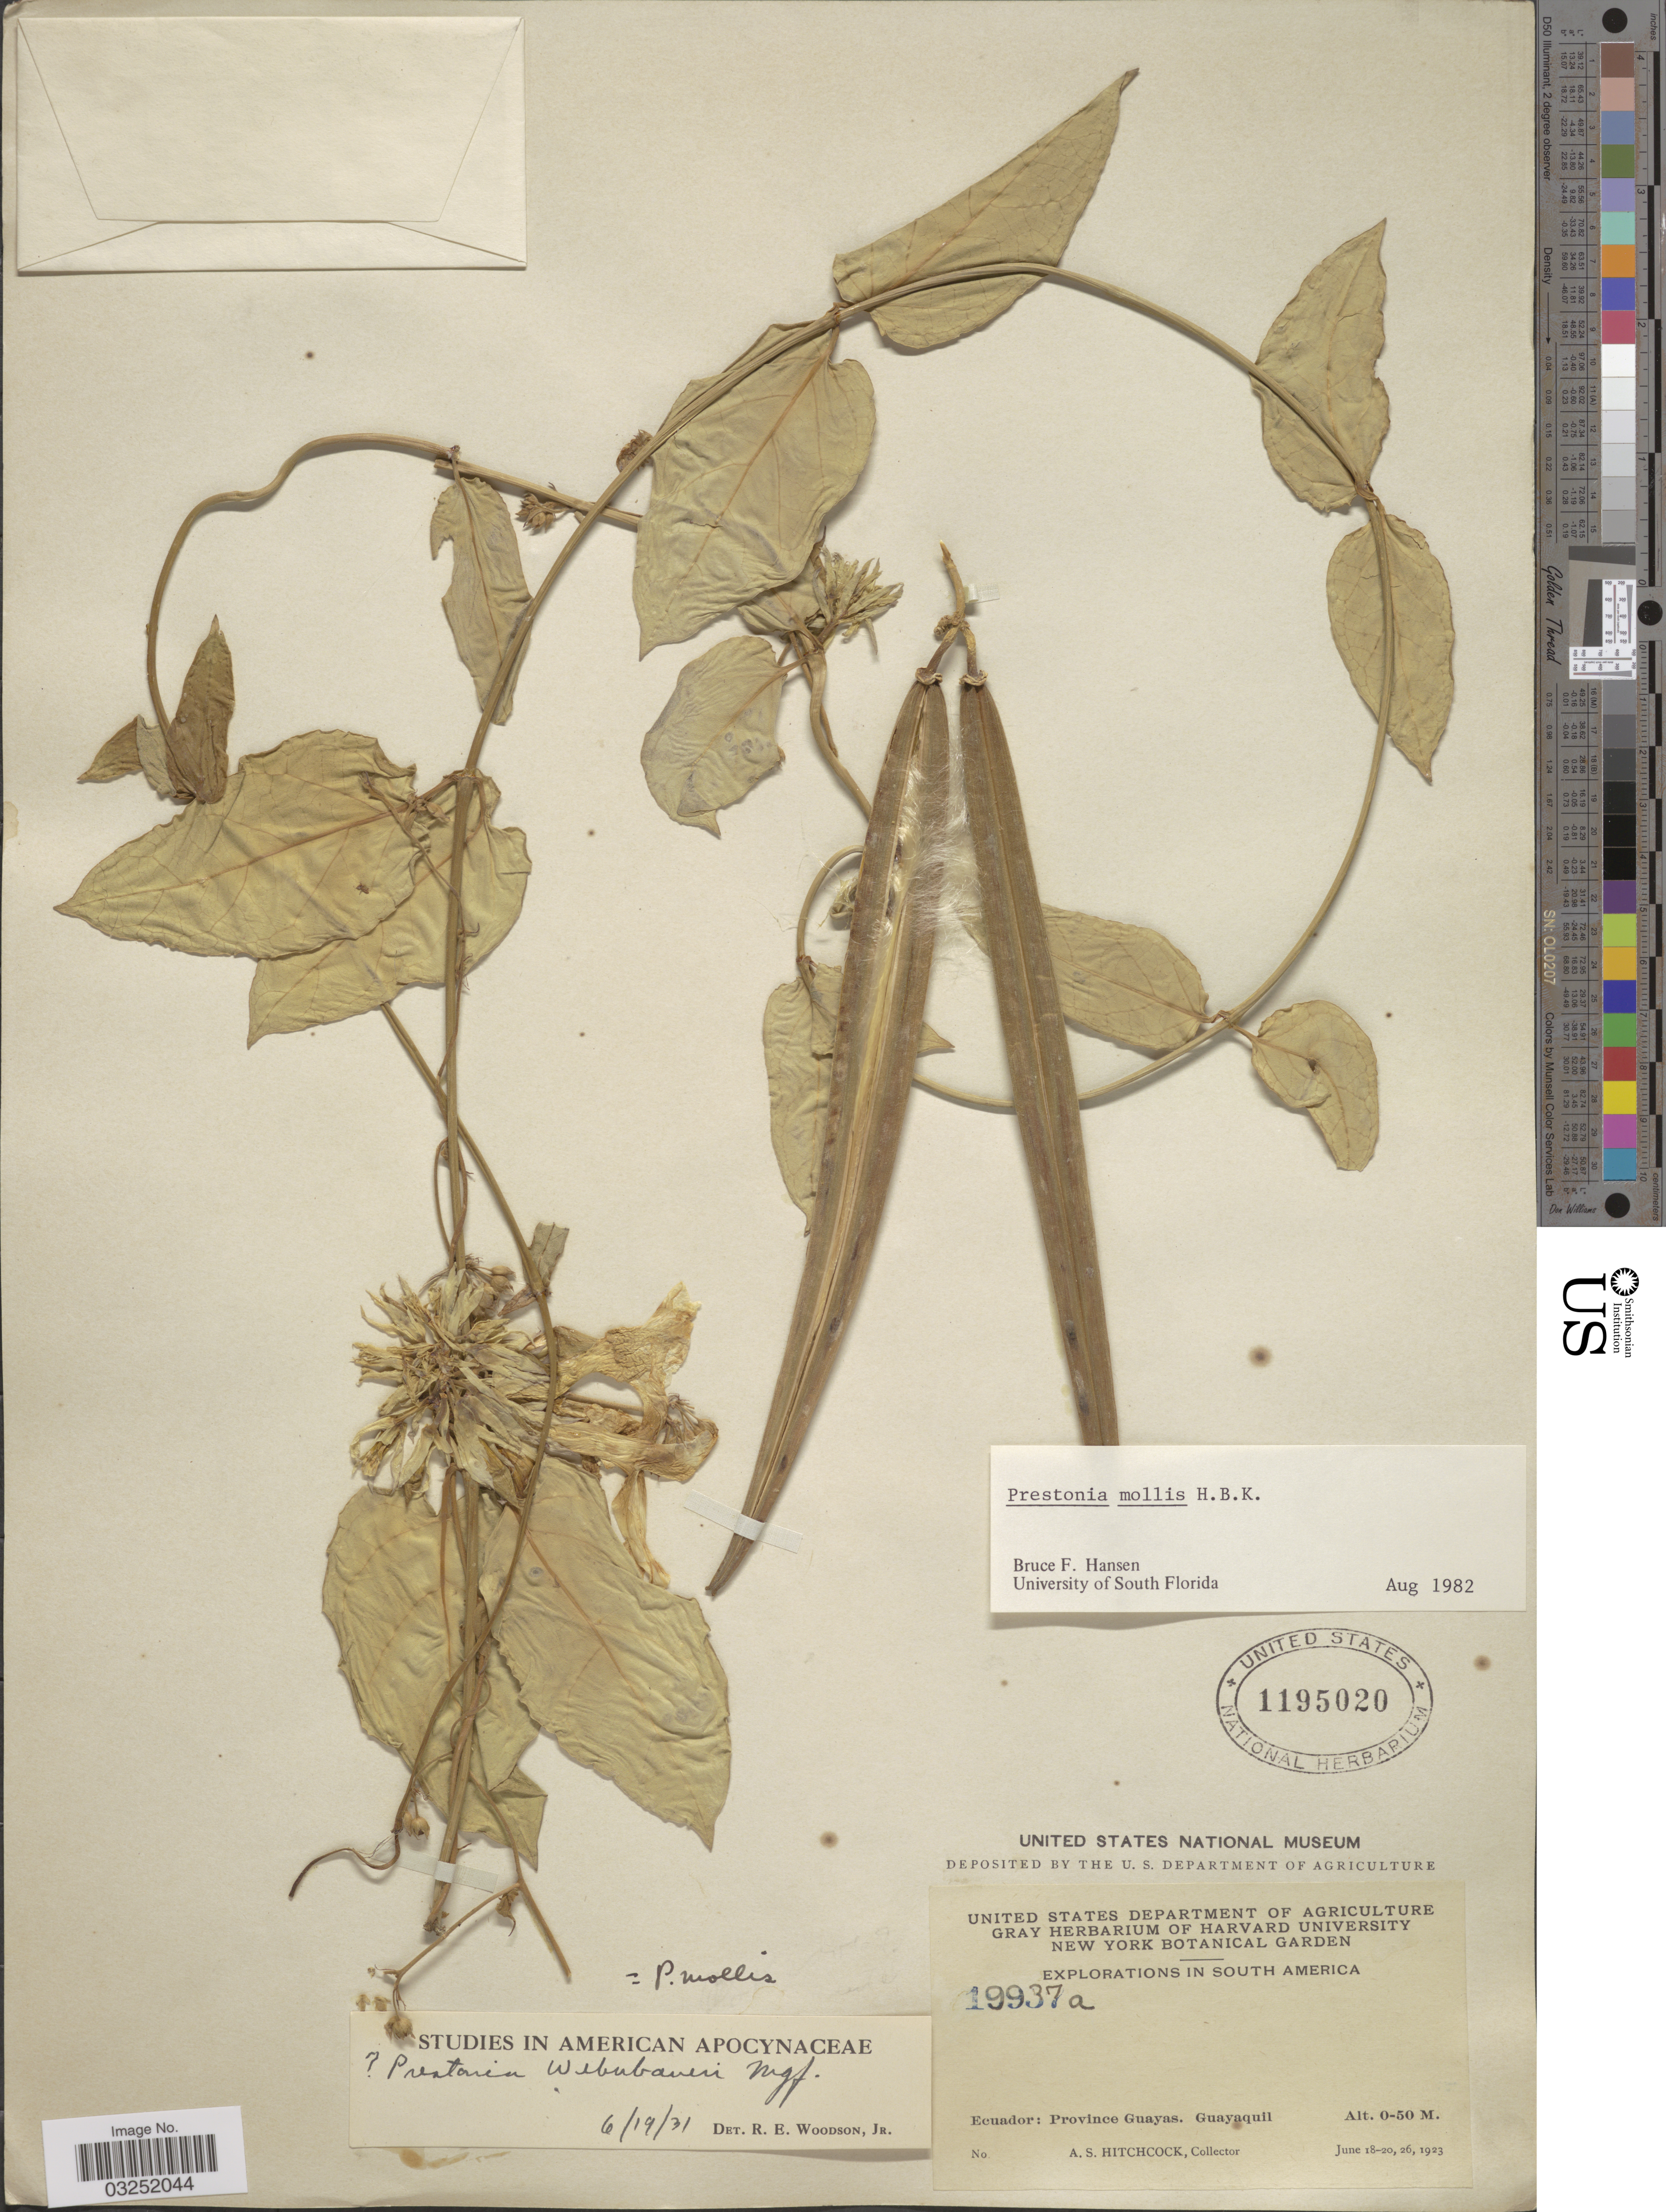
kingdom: Plantae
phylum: Tracheophyta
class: Magnoliopsida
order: Gentianales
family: Apocynaceae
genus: Prestonia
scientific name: Prestonia mollis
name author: Kunth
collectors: A. S. Hitchcock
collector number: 19937a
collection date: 1923-06-18/1923-06-26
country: Ecuador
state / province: Guayas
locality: Province Guayas, Guayaquil.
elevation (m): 0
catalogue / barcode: US 1195020